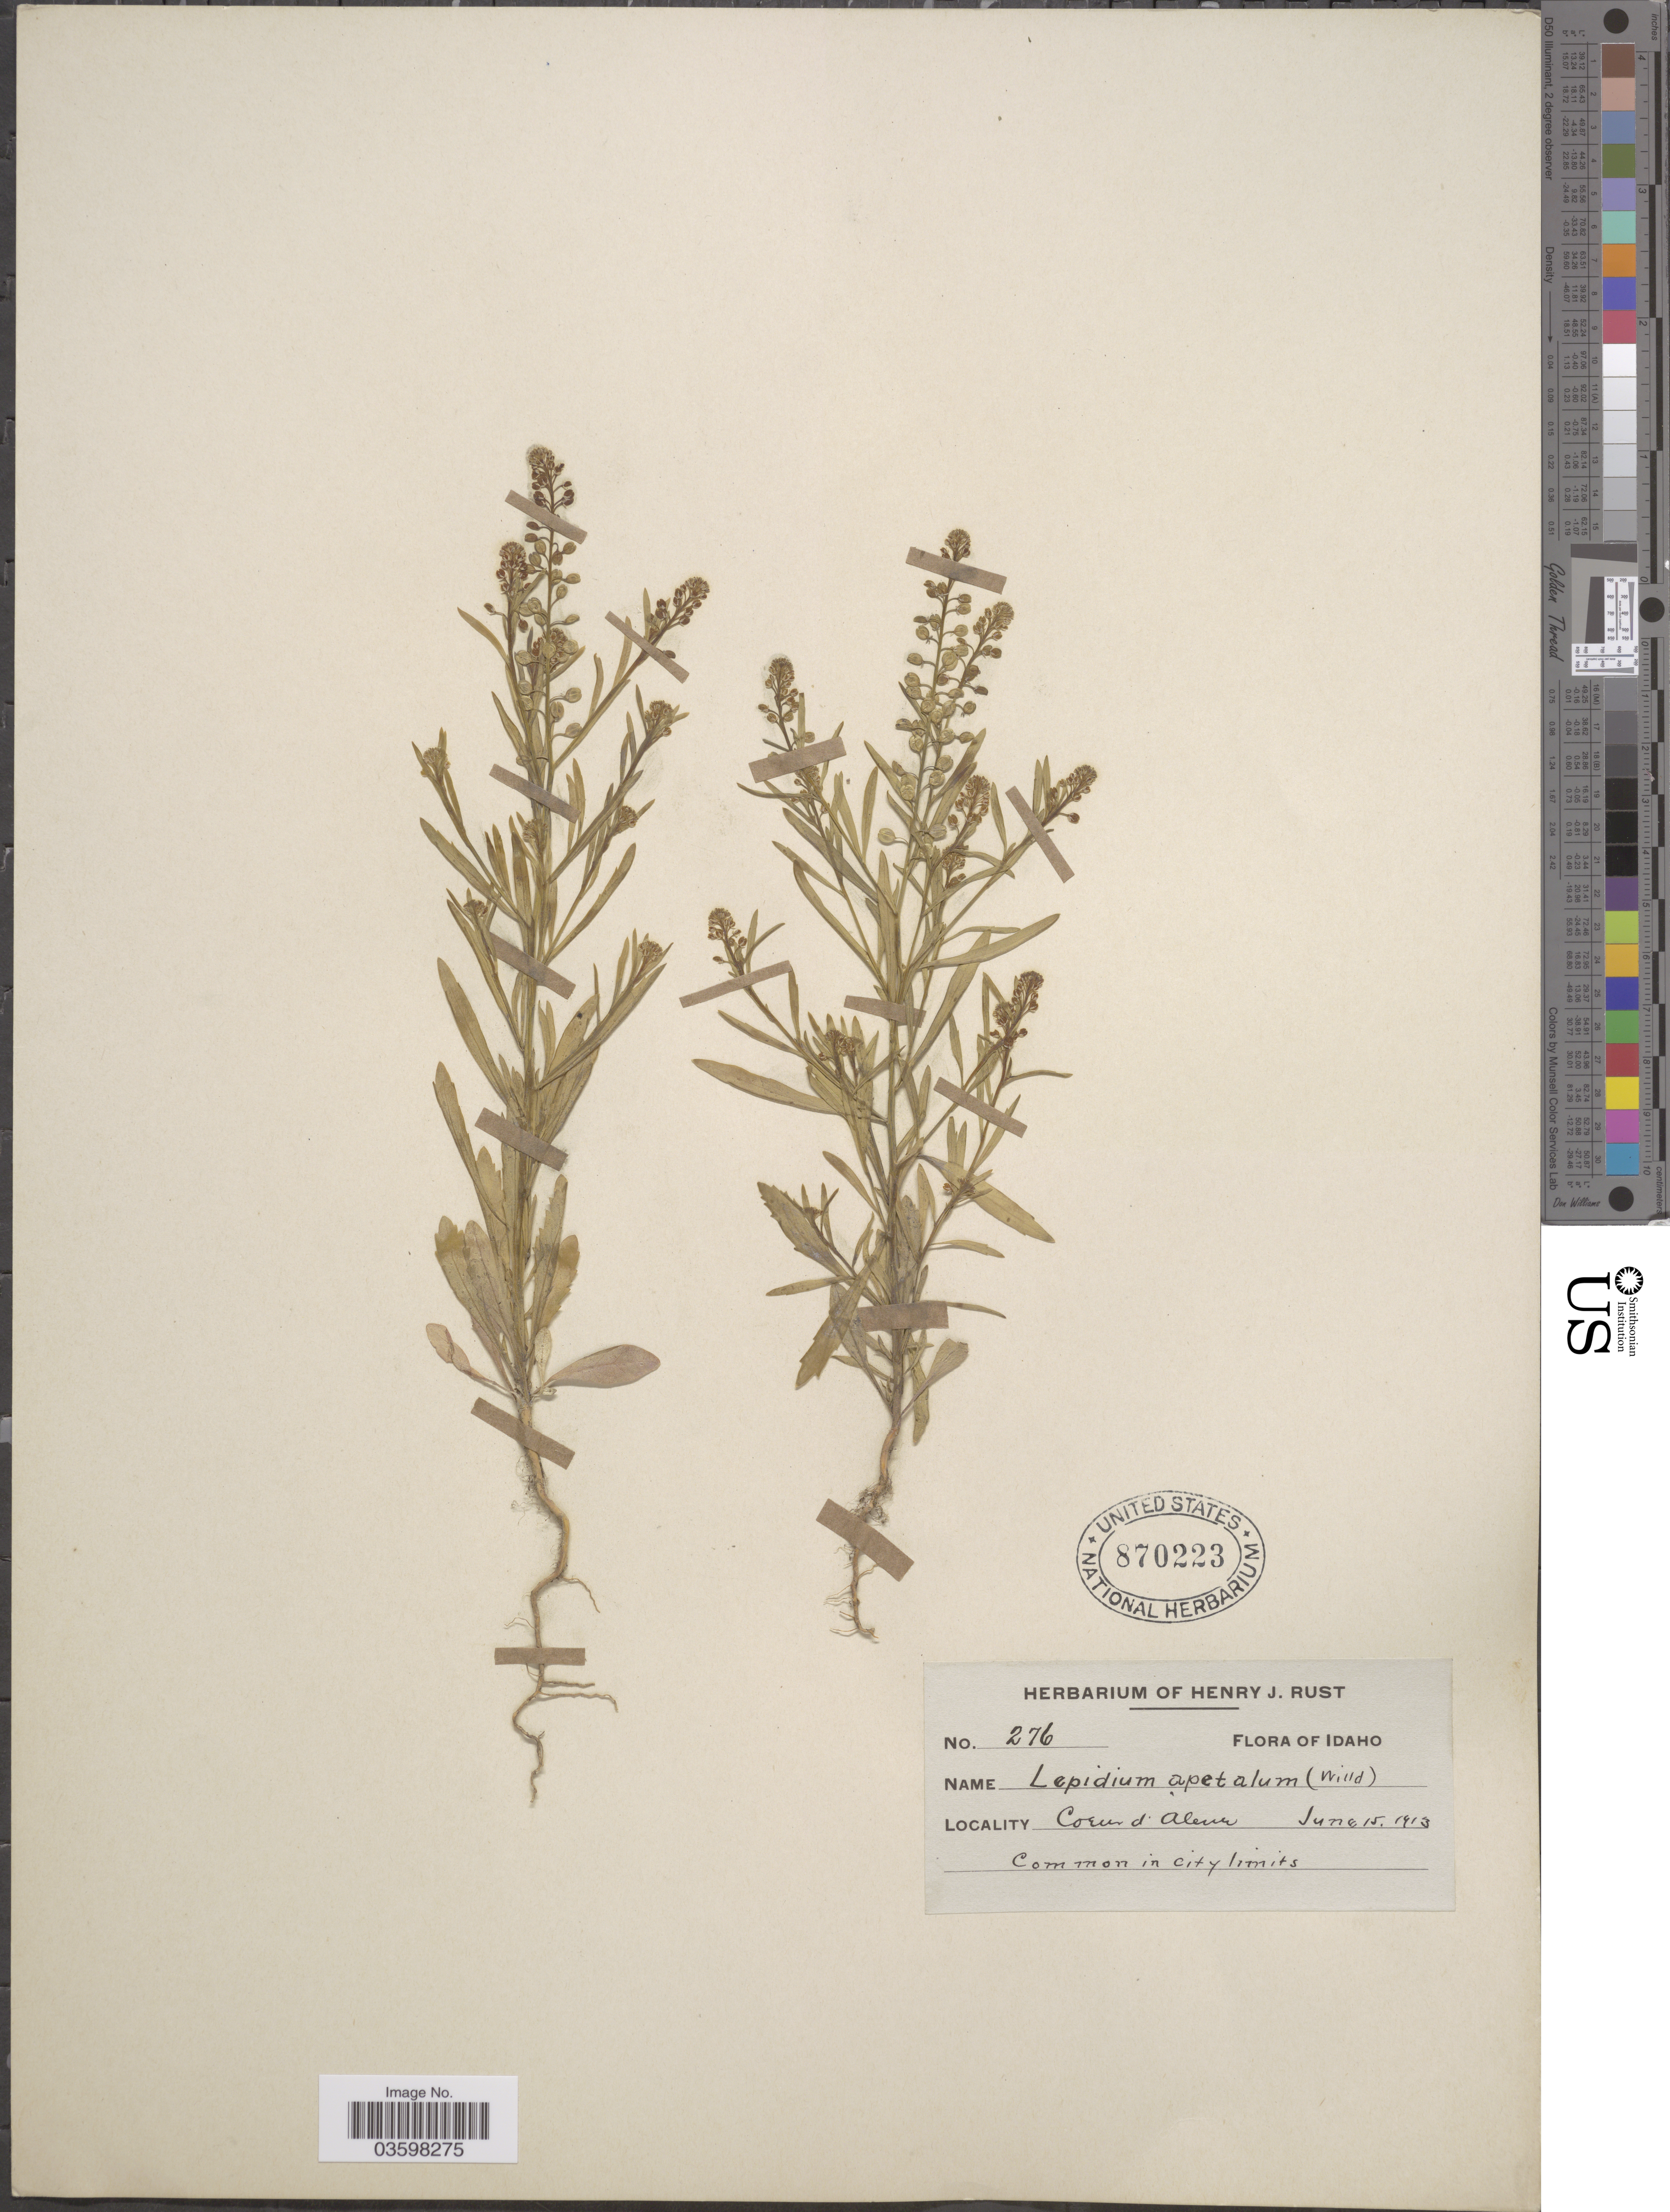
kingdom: Plantae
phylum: Tracheophyta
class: Magnoliopsida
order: Brassicales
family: Brassicaceae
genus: Lepidium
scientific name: Lepidium densiflorum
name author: Schrad.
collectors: H. J. Rust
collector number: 276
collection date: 1913-06-15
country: United States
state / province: Idaho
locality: Coeur d'Alene.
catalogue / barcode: US 870223